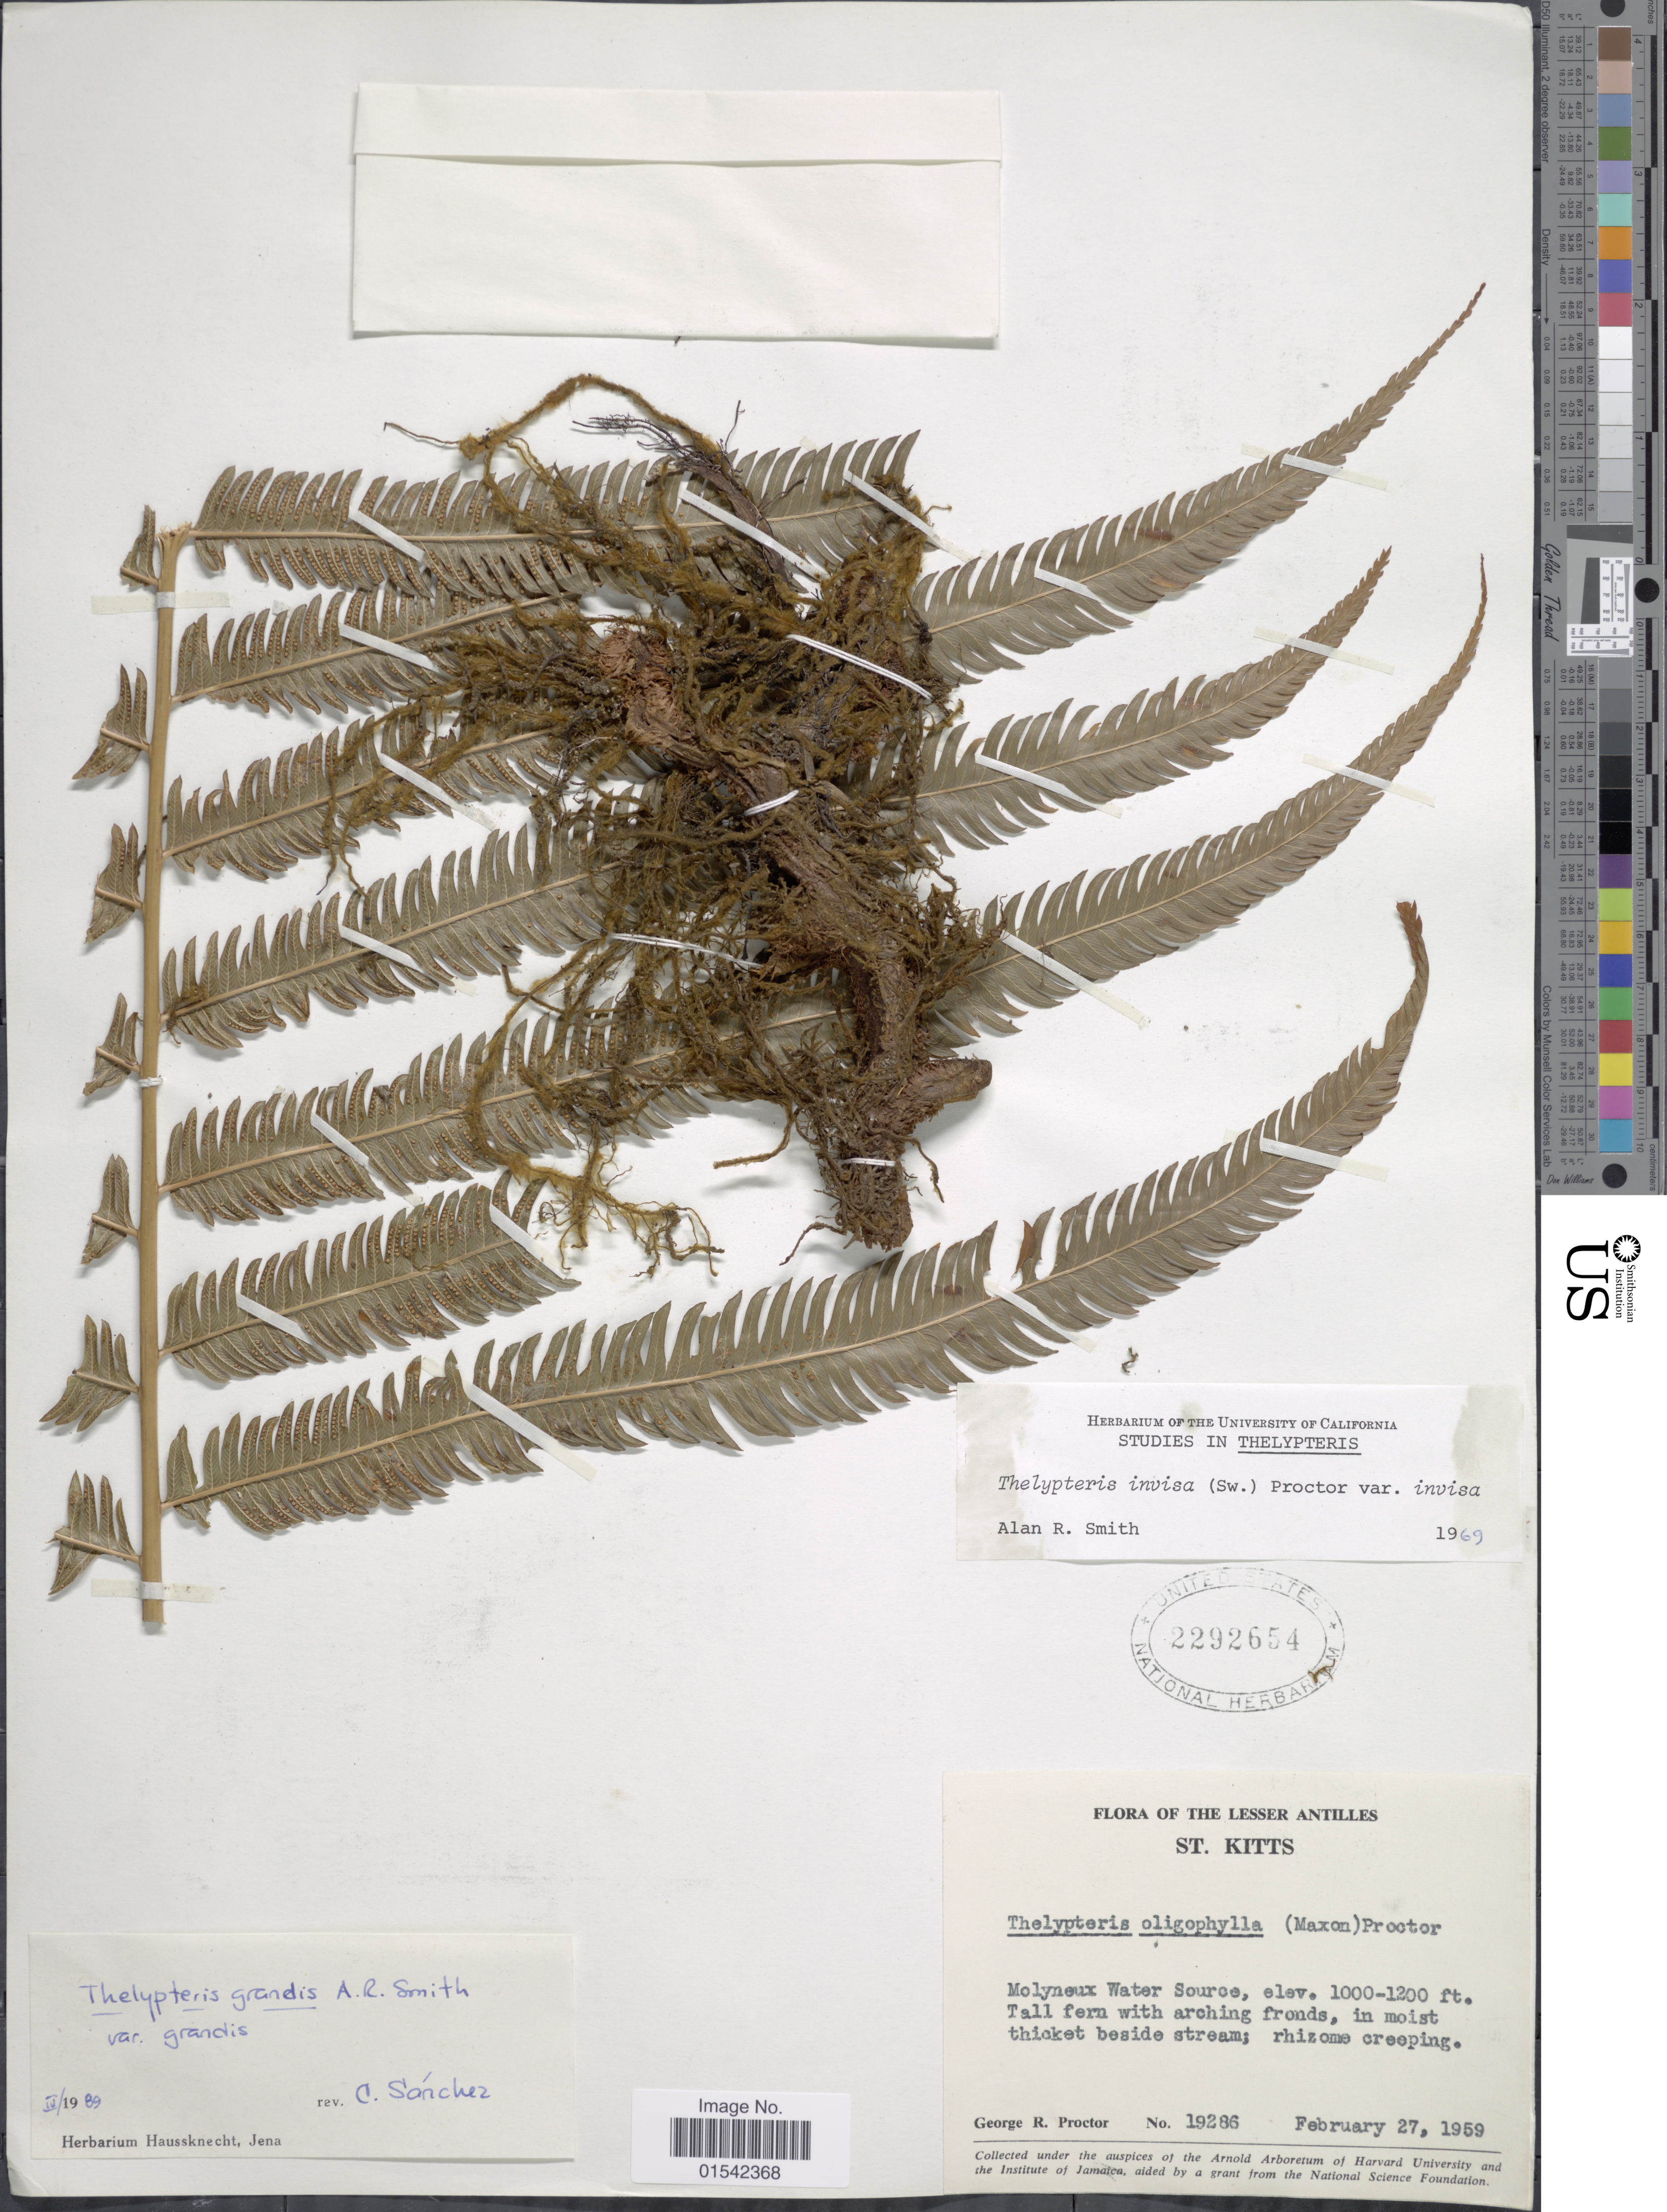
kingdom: Plantae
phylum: Tracheophyta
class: Polypodiopsida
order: Polypodiales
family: Thelypteridaceae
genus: Cyclosorus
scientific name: Cyclosorus grandis (A.R. Sm.) comb. nov., ined 2015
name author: (A.R. Sm.)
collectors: G. R. Proctor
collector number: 19286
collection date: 1959-02-27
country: St. Christopher-Nevis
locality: The Lesser Antilles, St. Kitts, Molyneux Water Source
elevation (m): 305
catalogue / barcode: US 2292654